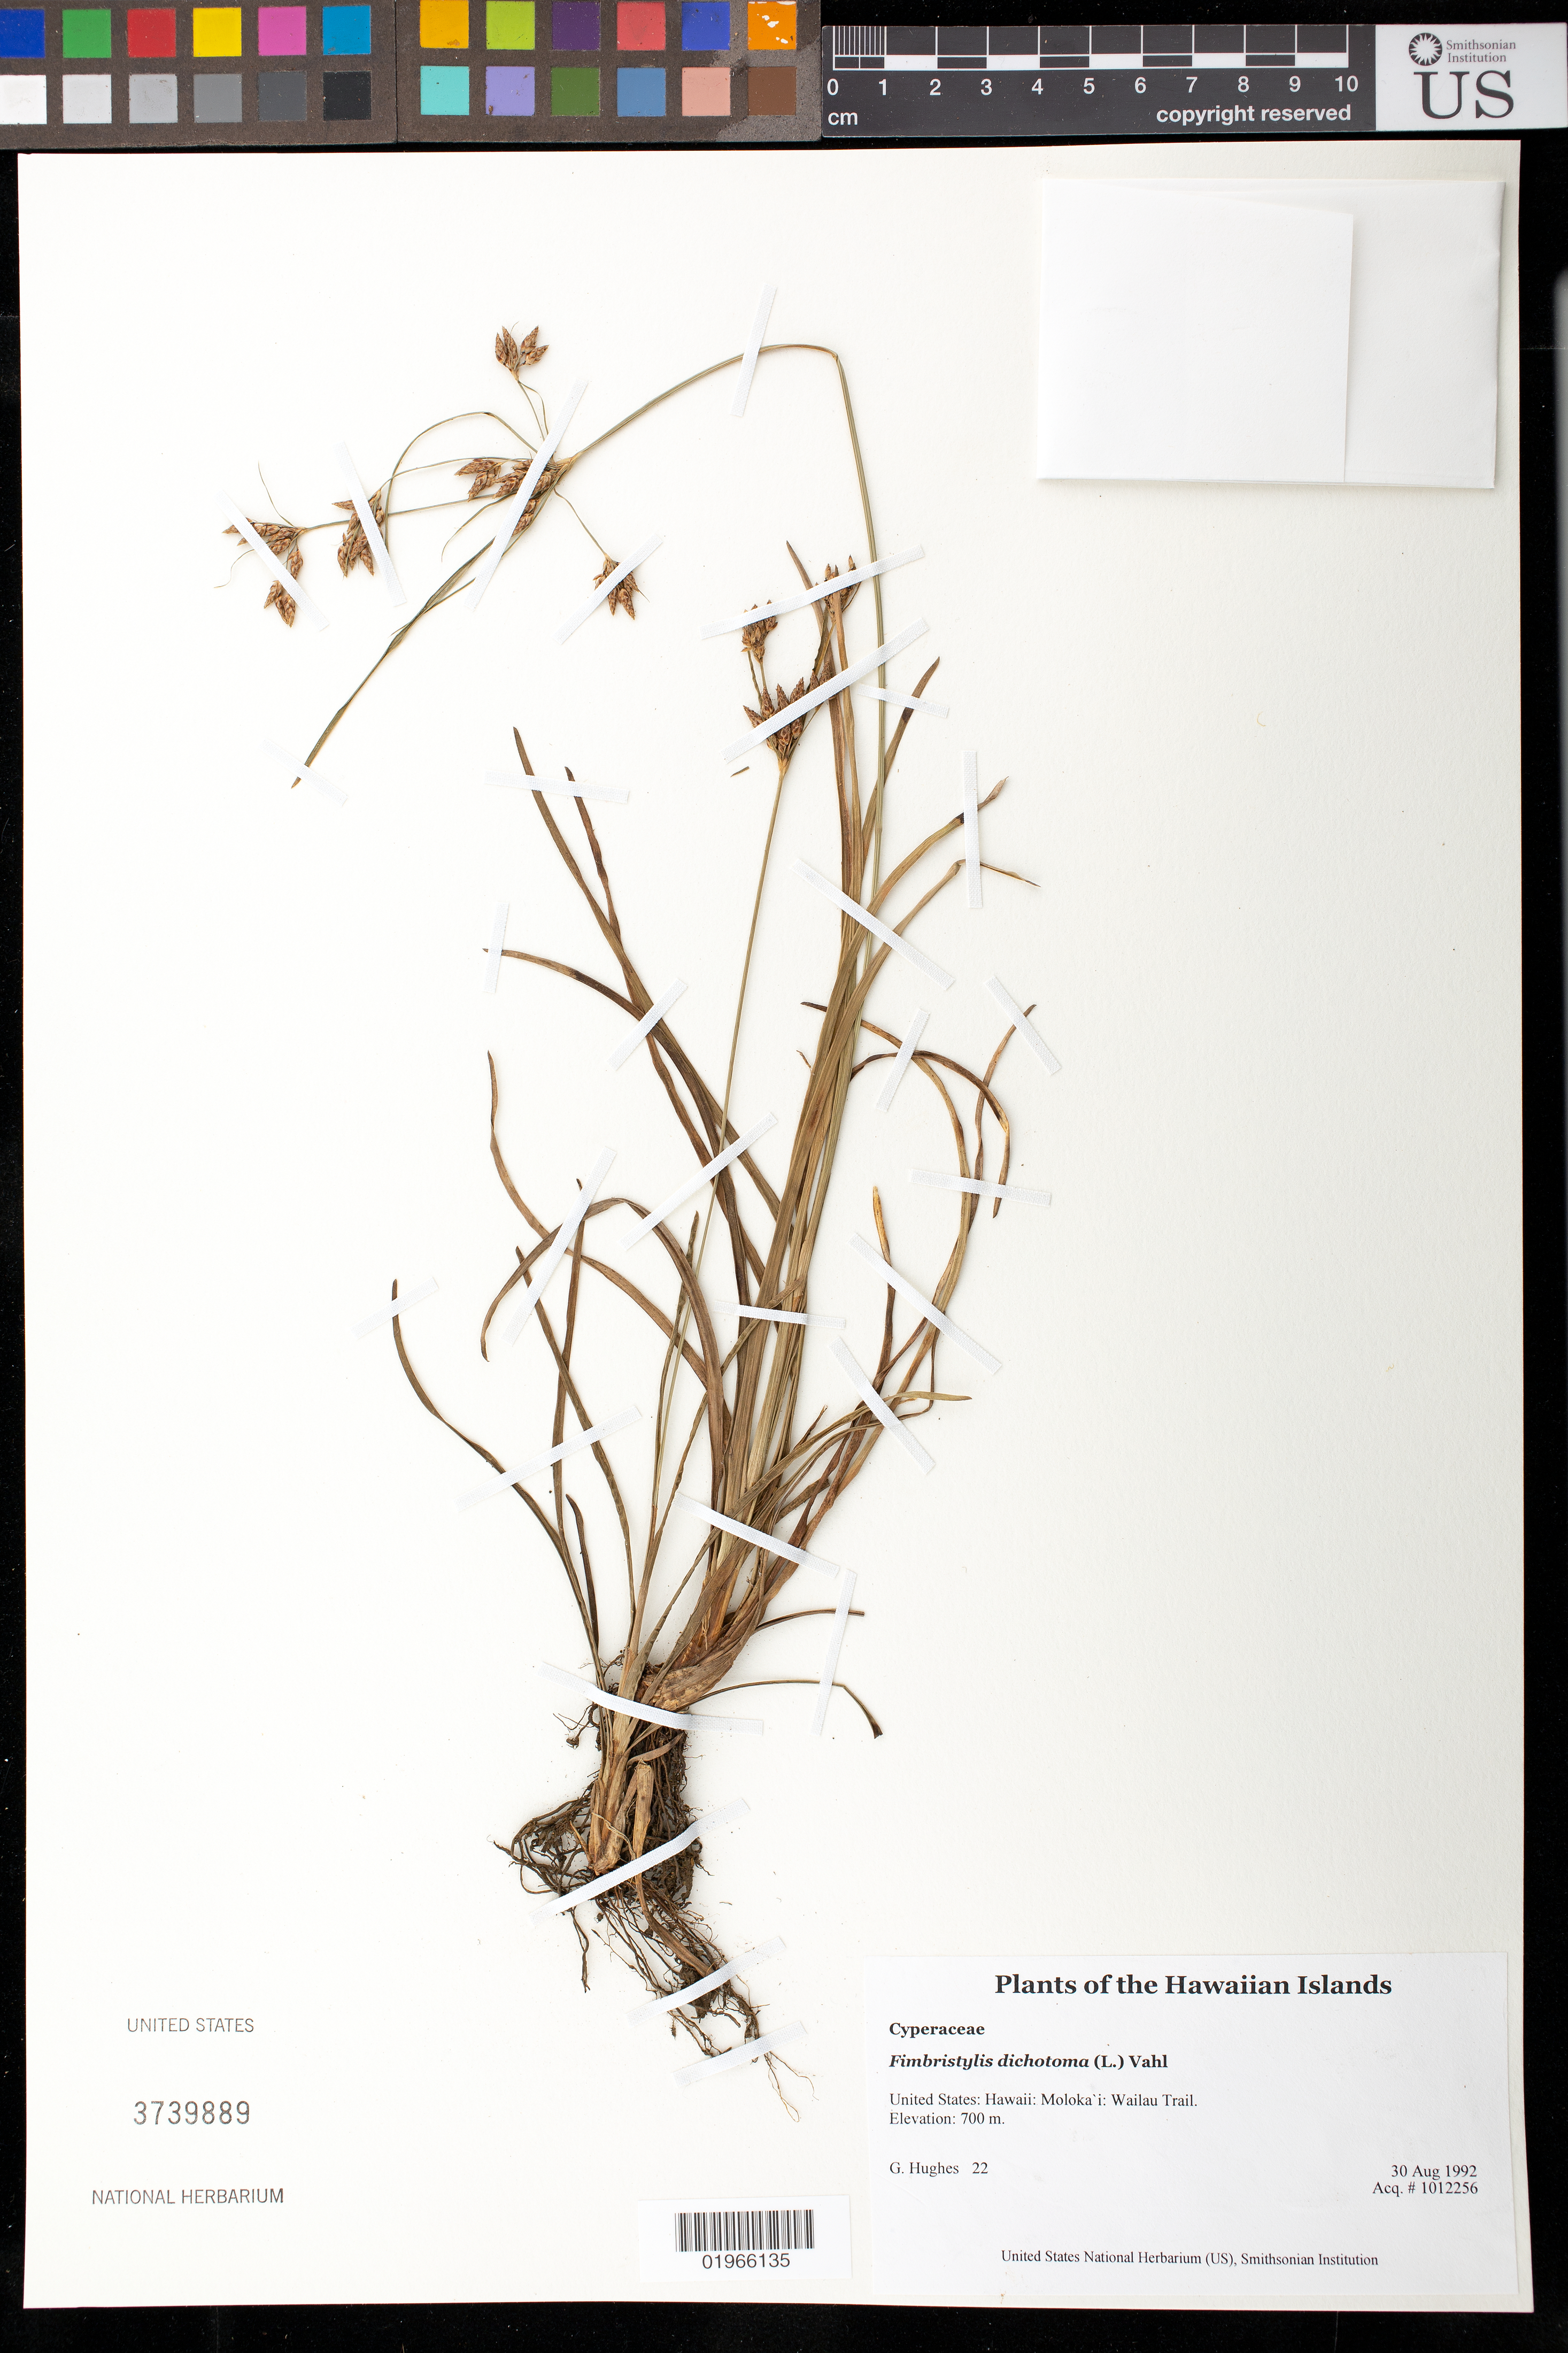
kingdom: Plantae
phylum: Tracheophyta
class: Liliopsida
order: Poales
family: Cyperaceae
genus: Fimbristylis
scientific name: Fimbristylis dichotoma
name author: (L.) Vahl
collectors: G. Hughes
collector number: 22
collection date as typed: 8-30-92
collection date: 1992-08-30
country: United States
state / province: Hawaii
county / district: Maui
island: Moloka'i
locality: Wailau Trail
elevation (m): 700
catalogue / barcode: US 3739889